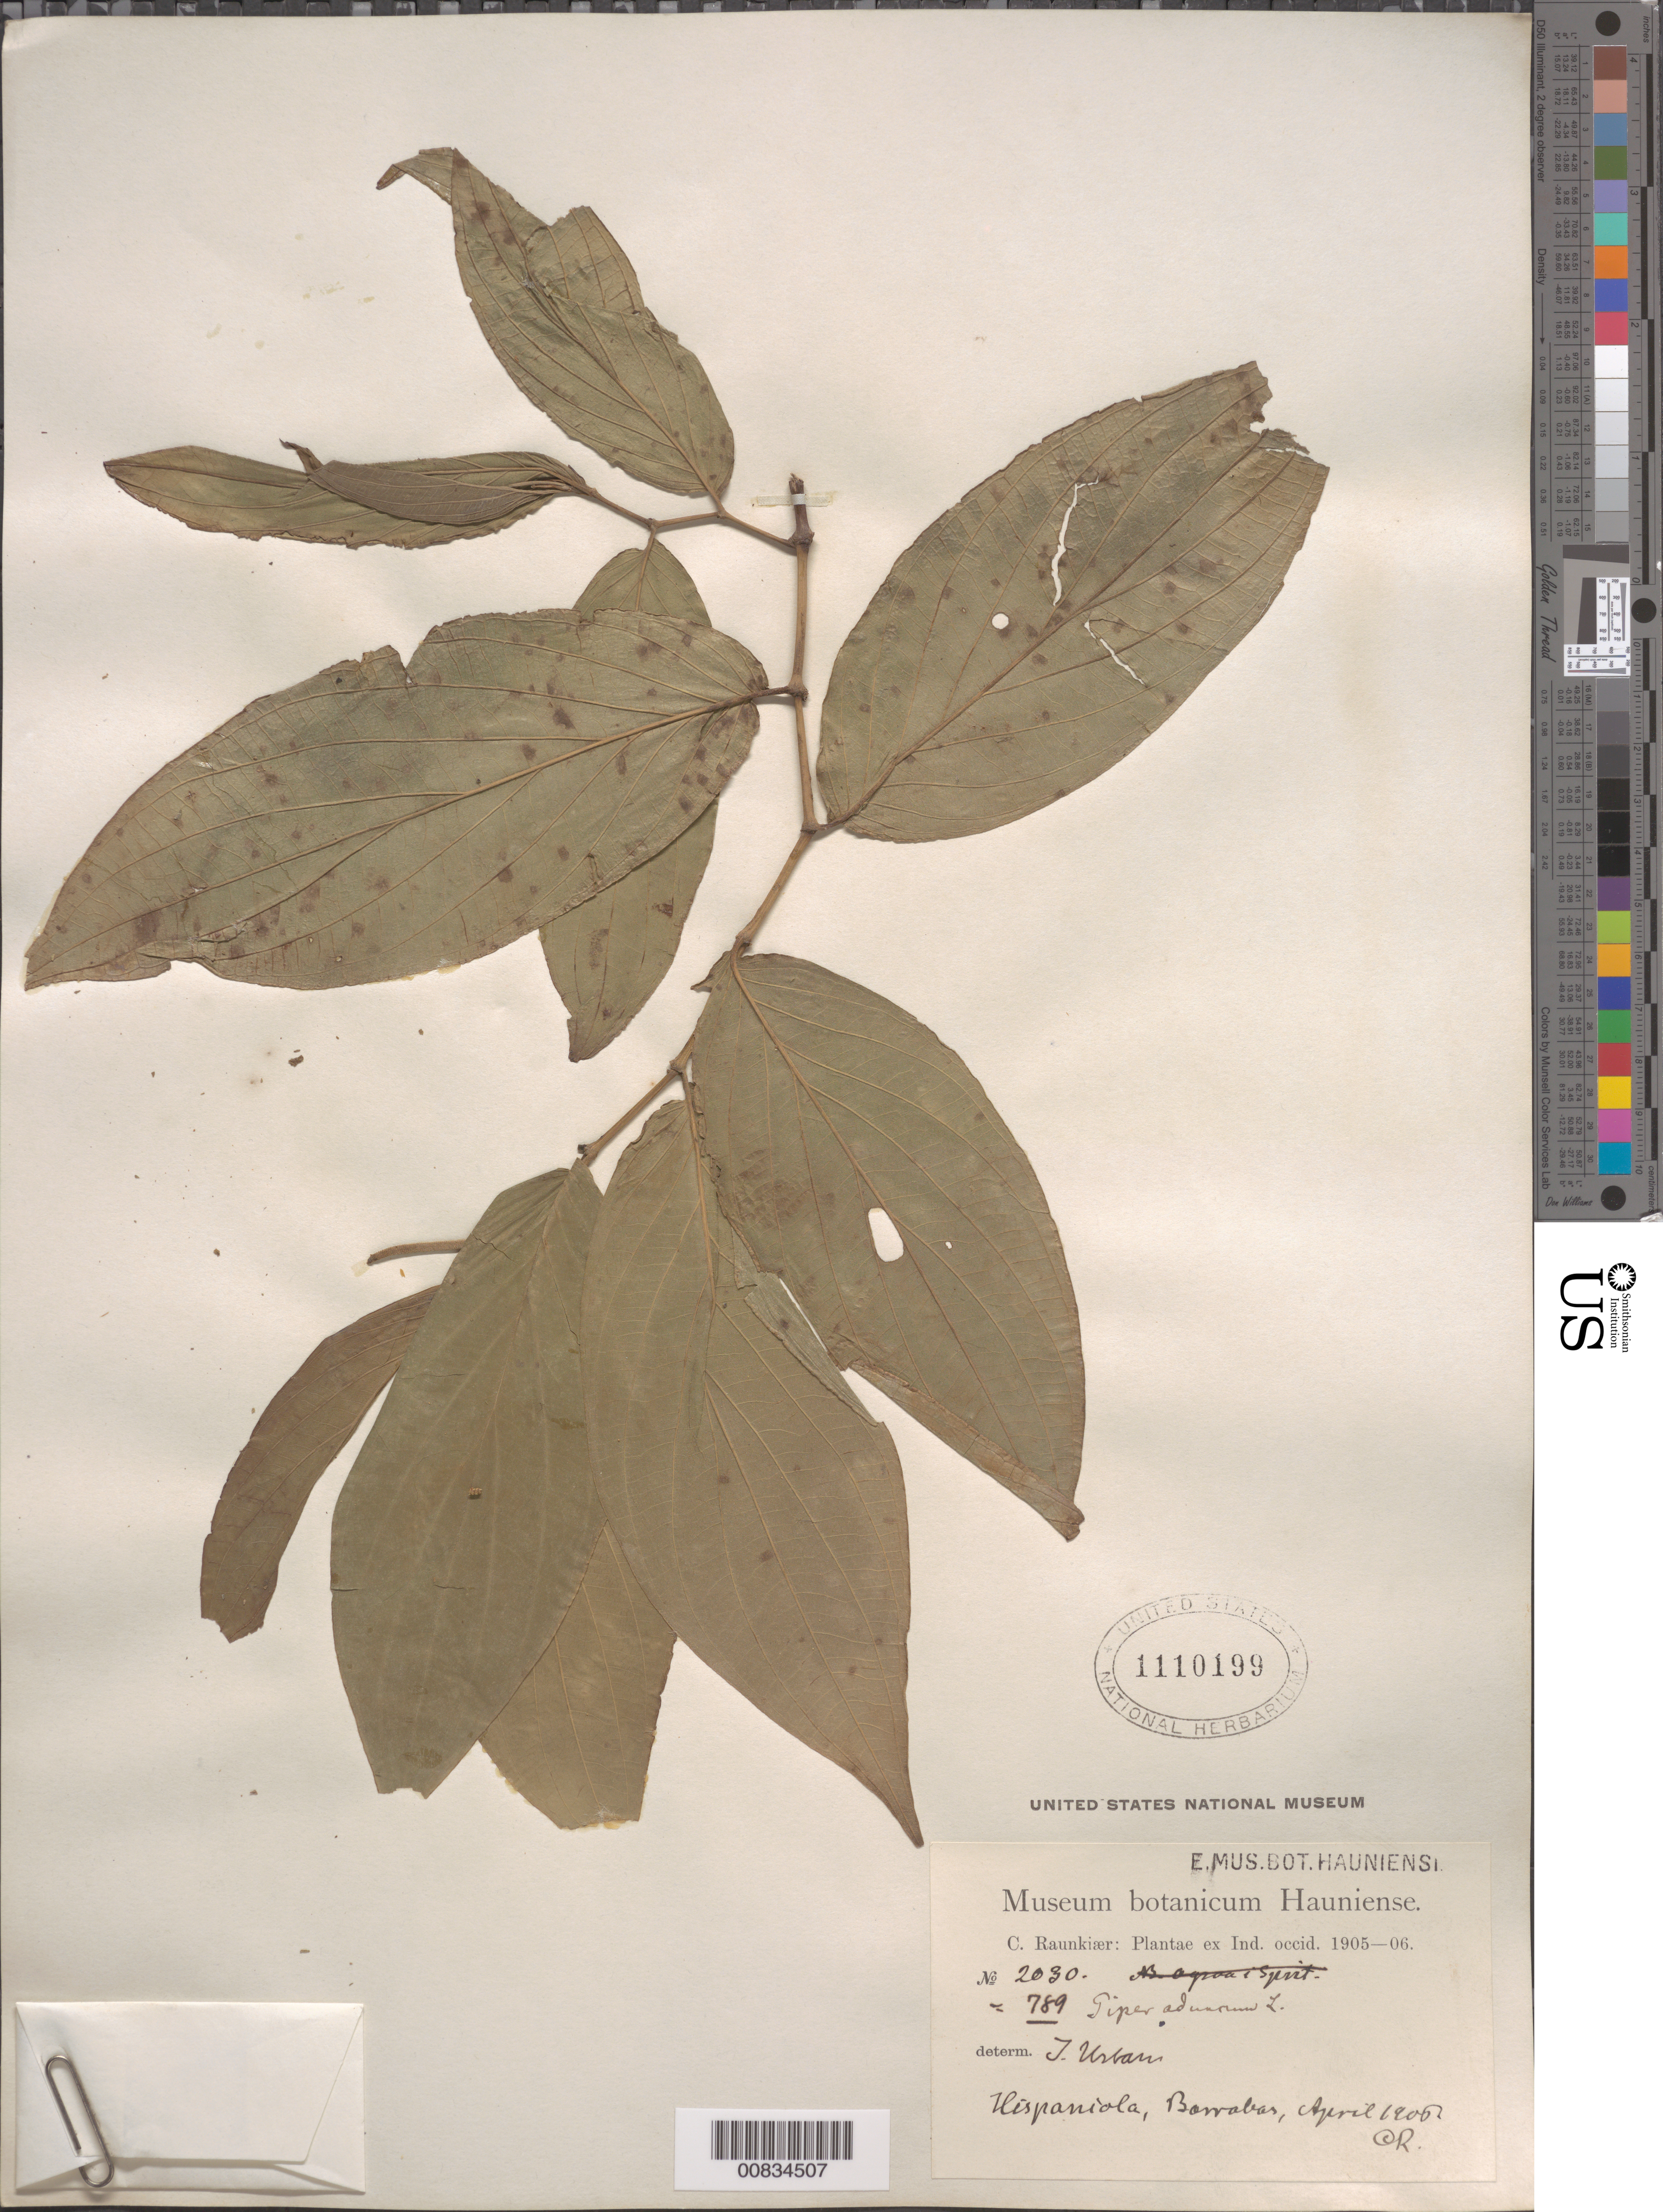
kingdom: Plantae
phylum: Tracheophyta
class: Magnoliopsida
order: Piperales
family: Piperaceae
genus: Piper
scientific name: Piper aduncum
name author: L.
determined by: Urban, Ignatz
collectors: C. C. Raunkiaer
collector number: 2030=789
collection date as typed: Apr 1906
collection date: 1906-04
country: Dominican Republic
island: Hispaniola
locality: Barrabas.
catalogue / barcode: US 1110199